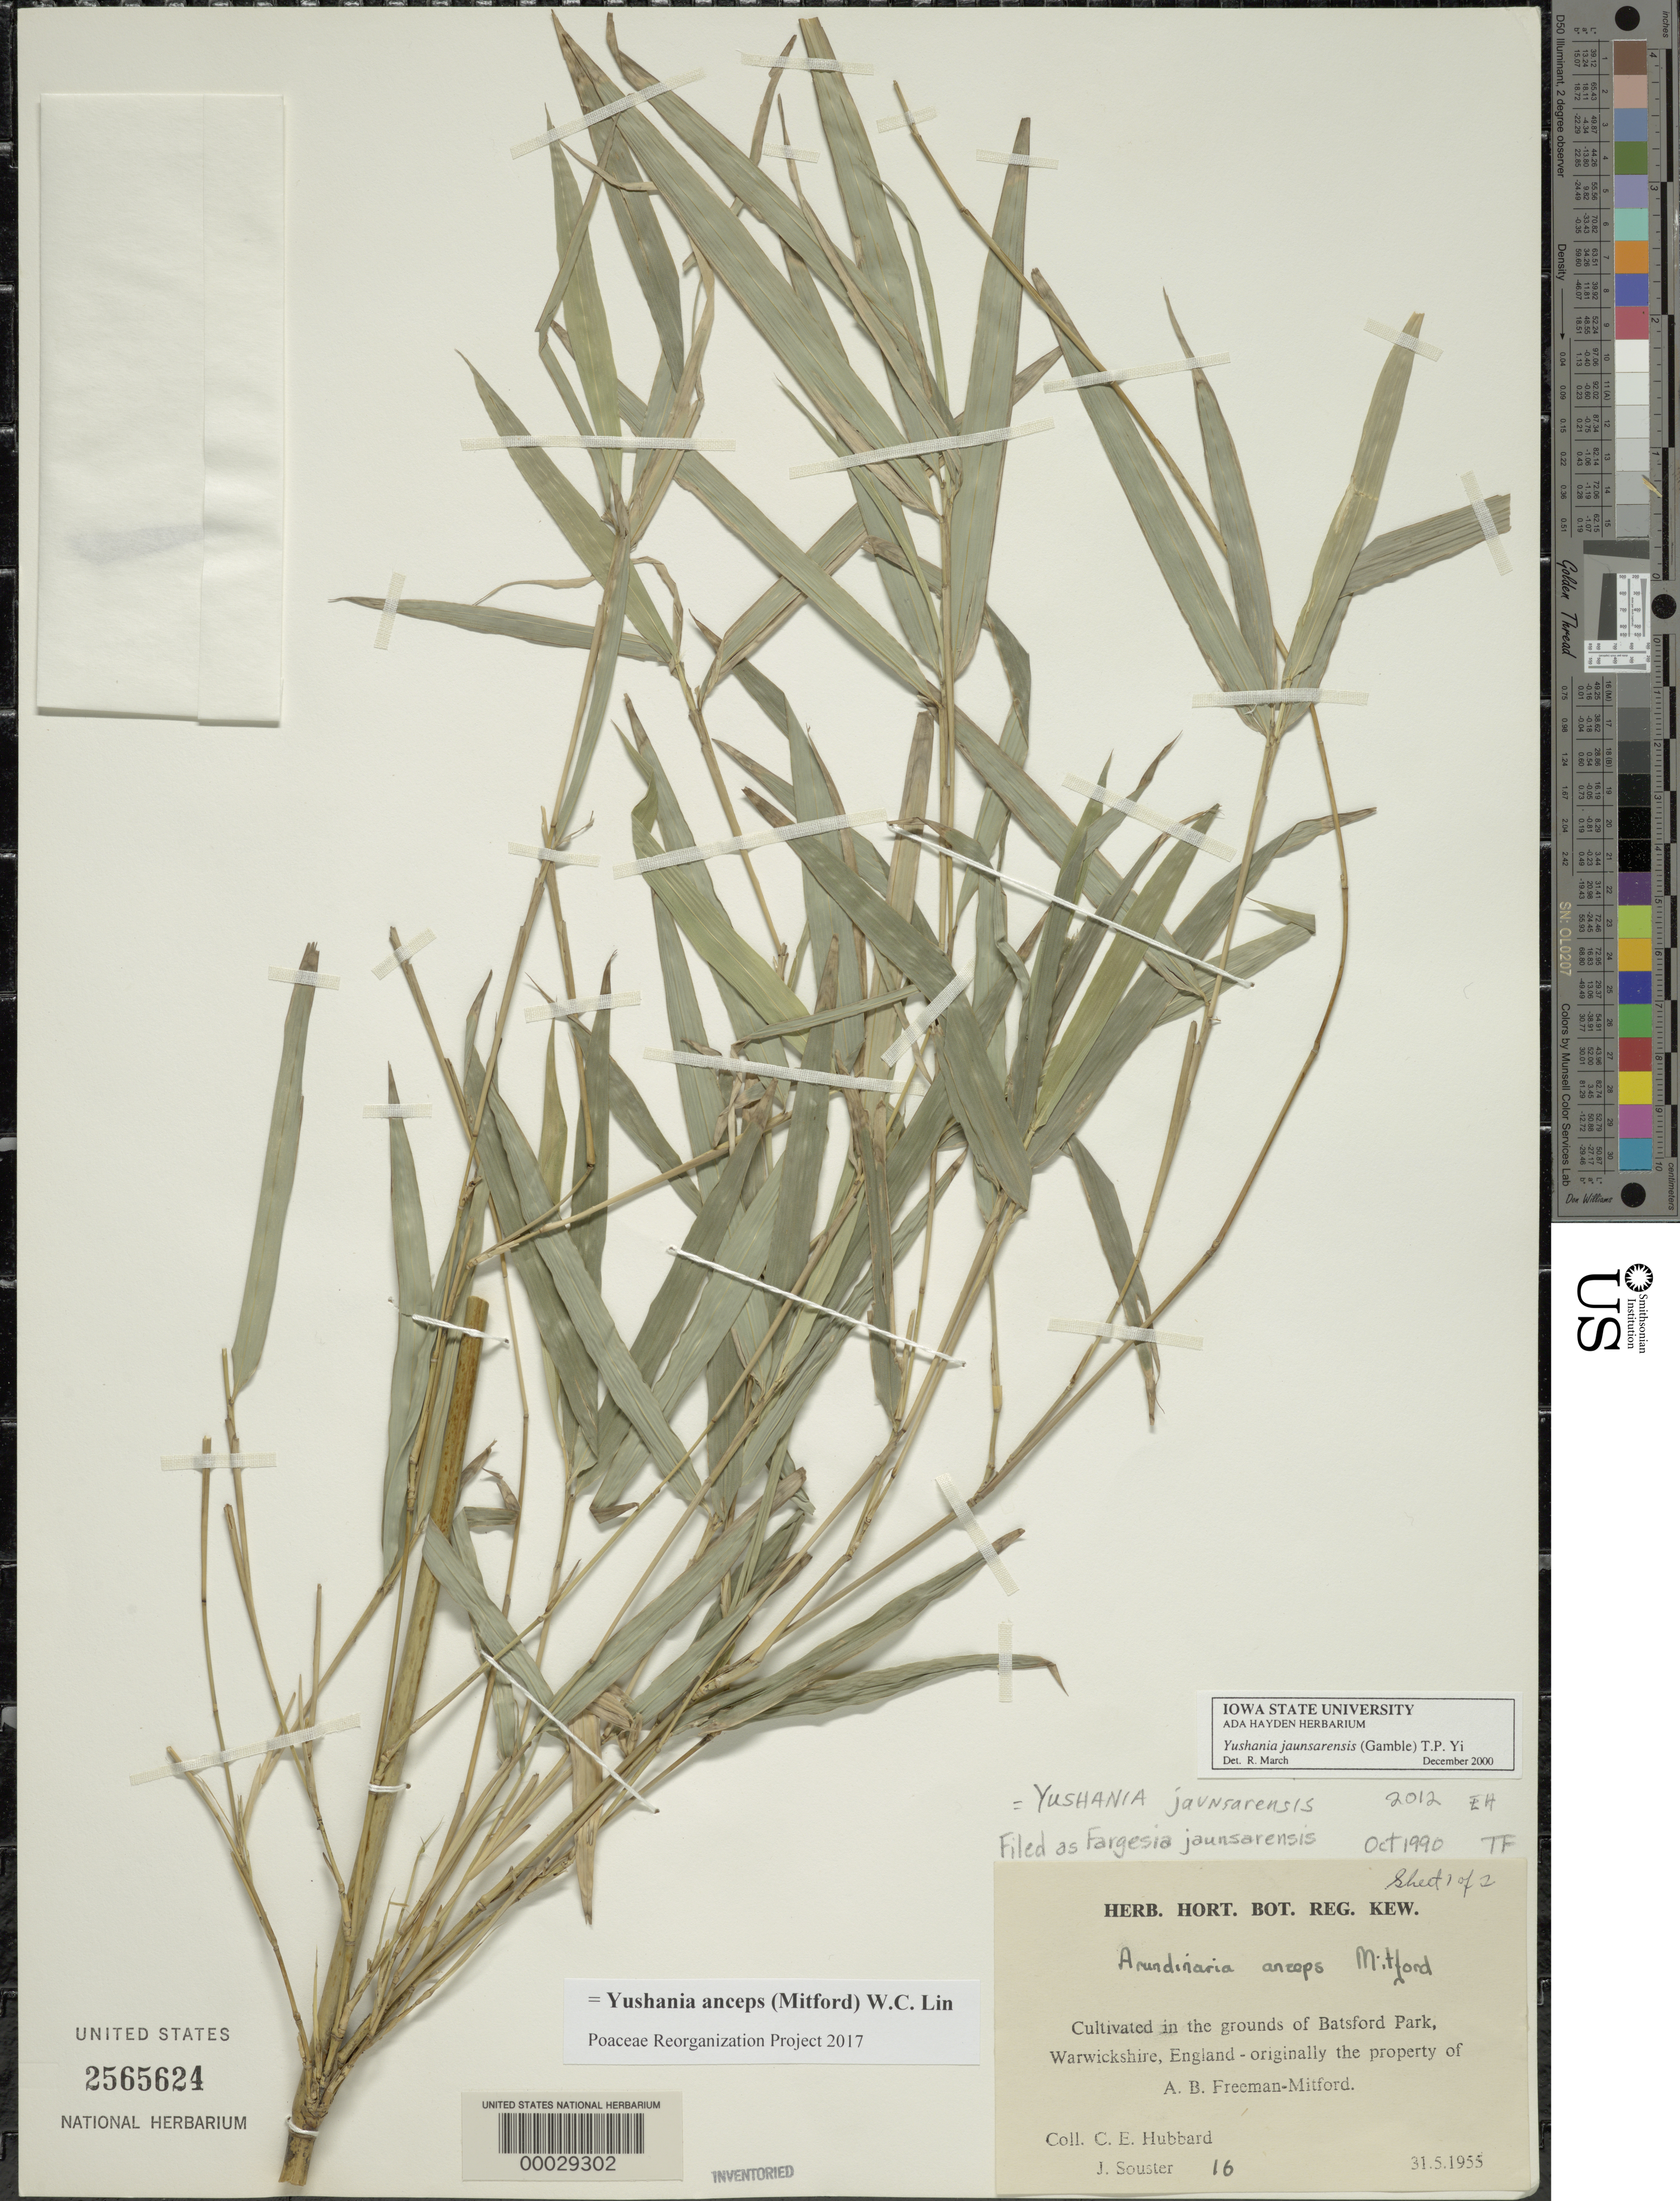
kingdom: Plantae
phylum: Tracheophyta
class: Liliopsida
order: Poales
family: Poaceae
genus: Yushania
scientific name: Yushania anceps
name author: (Mitford) W.C. Lin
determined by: Poaceae Reorganization Project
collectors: C. E. Hubbard & J. Souster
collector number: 16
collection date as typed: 31 May 1955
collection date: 1955-05-31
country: United Kingdom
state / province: England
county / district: Warwickshire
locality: Batsford Park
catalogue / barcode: US 2565624